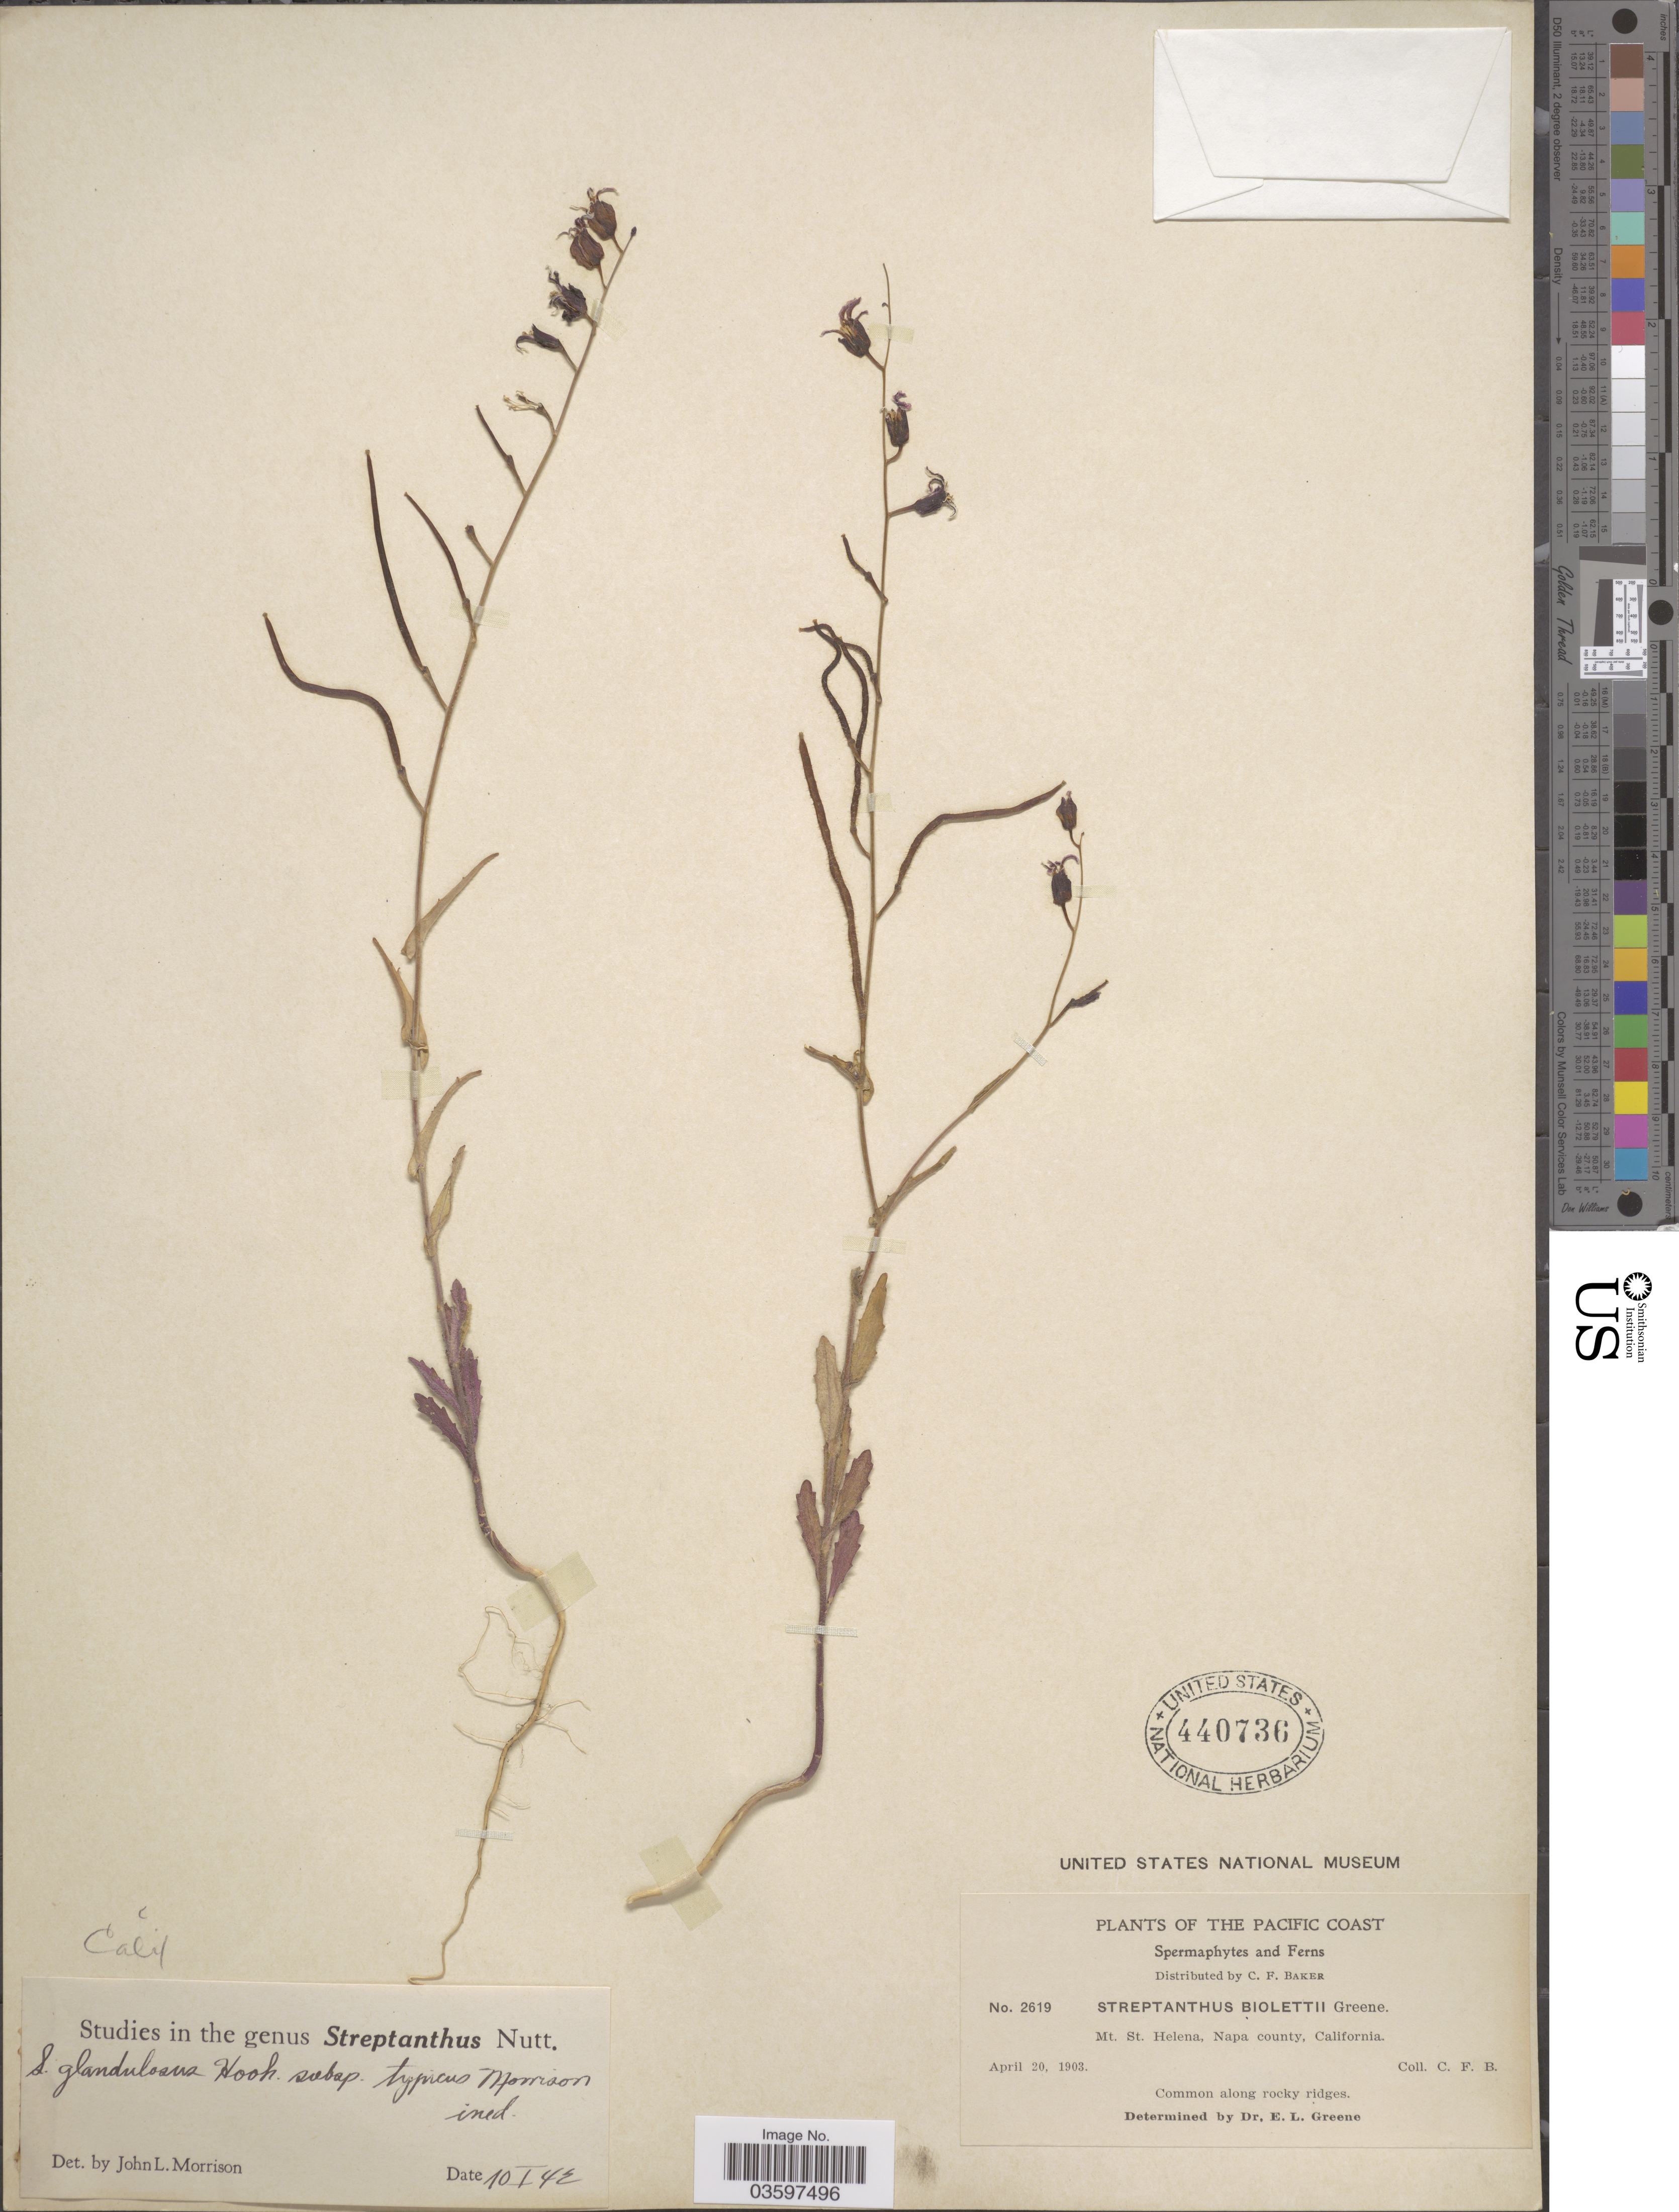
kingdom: Plantae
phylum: Tracheophyta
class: Magnoliopsida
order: Brassicales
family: Brassicaceae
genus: Streptanthus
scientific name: Streptanthus glandulosus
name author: Hook.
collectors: C. F. Baker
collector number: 2619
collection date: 1903-04-20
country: United States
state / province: California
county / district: Napa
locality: The Pacific Coast. Mt. St. Helena, Napa county.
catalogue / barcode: US 440736